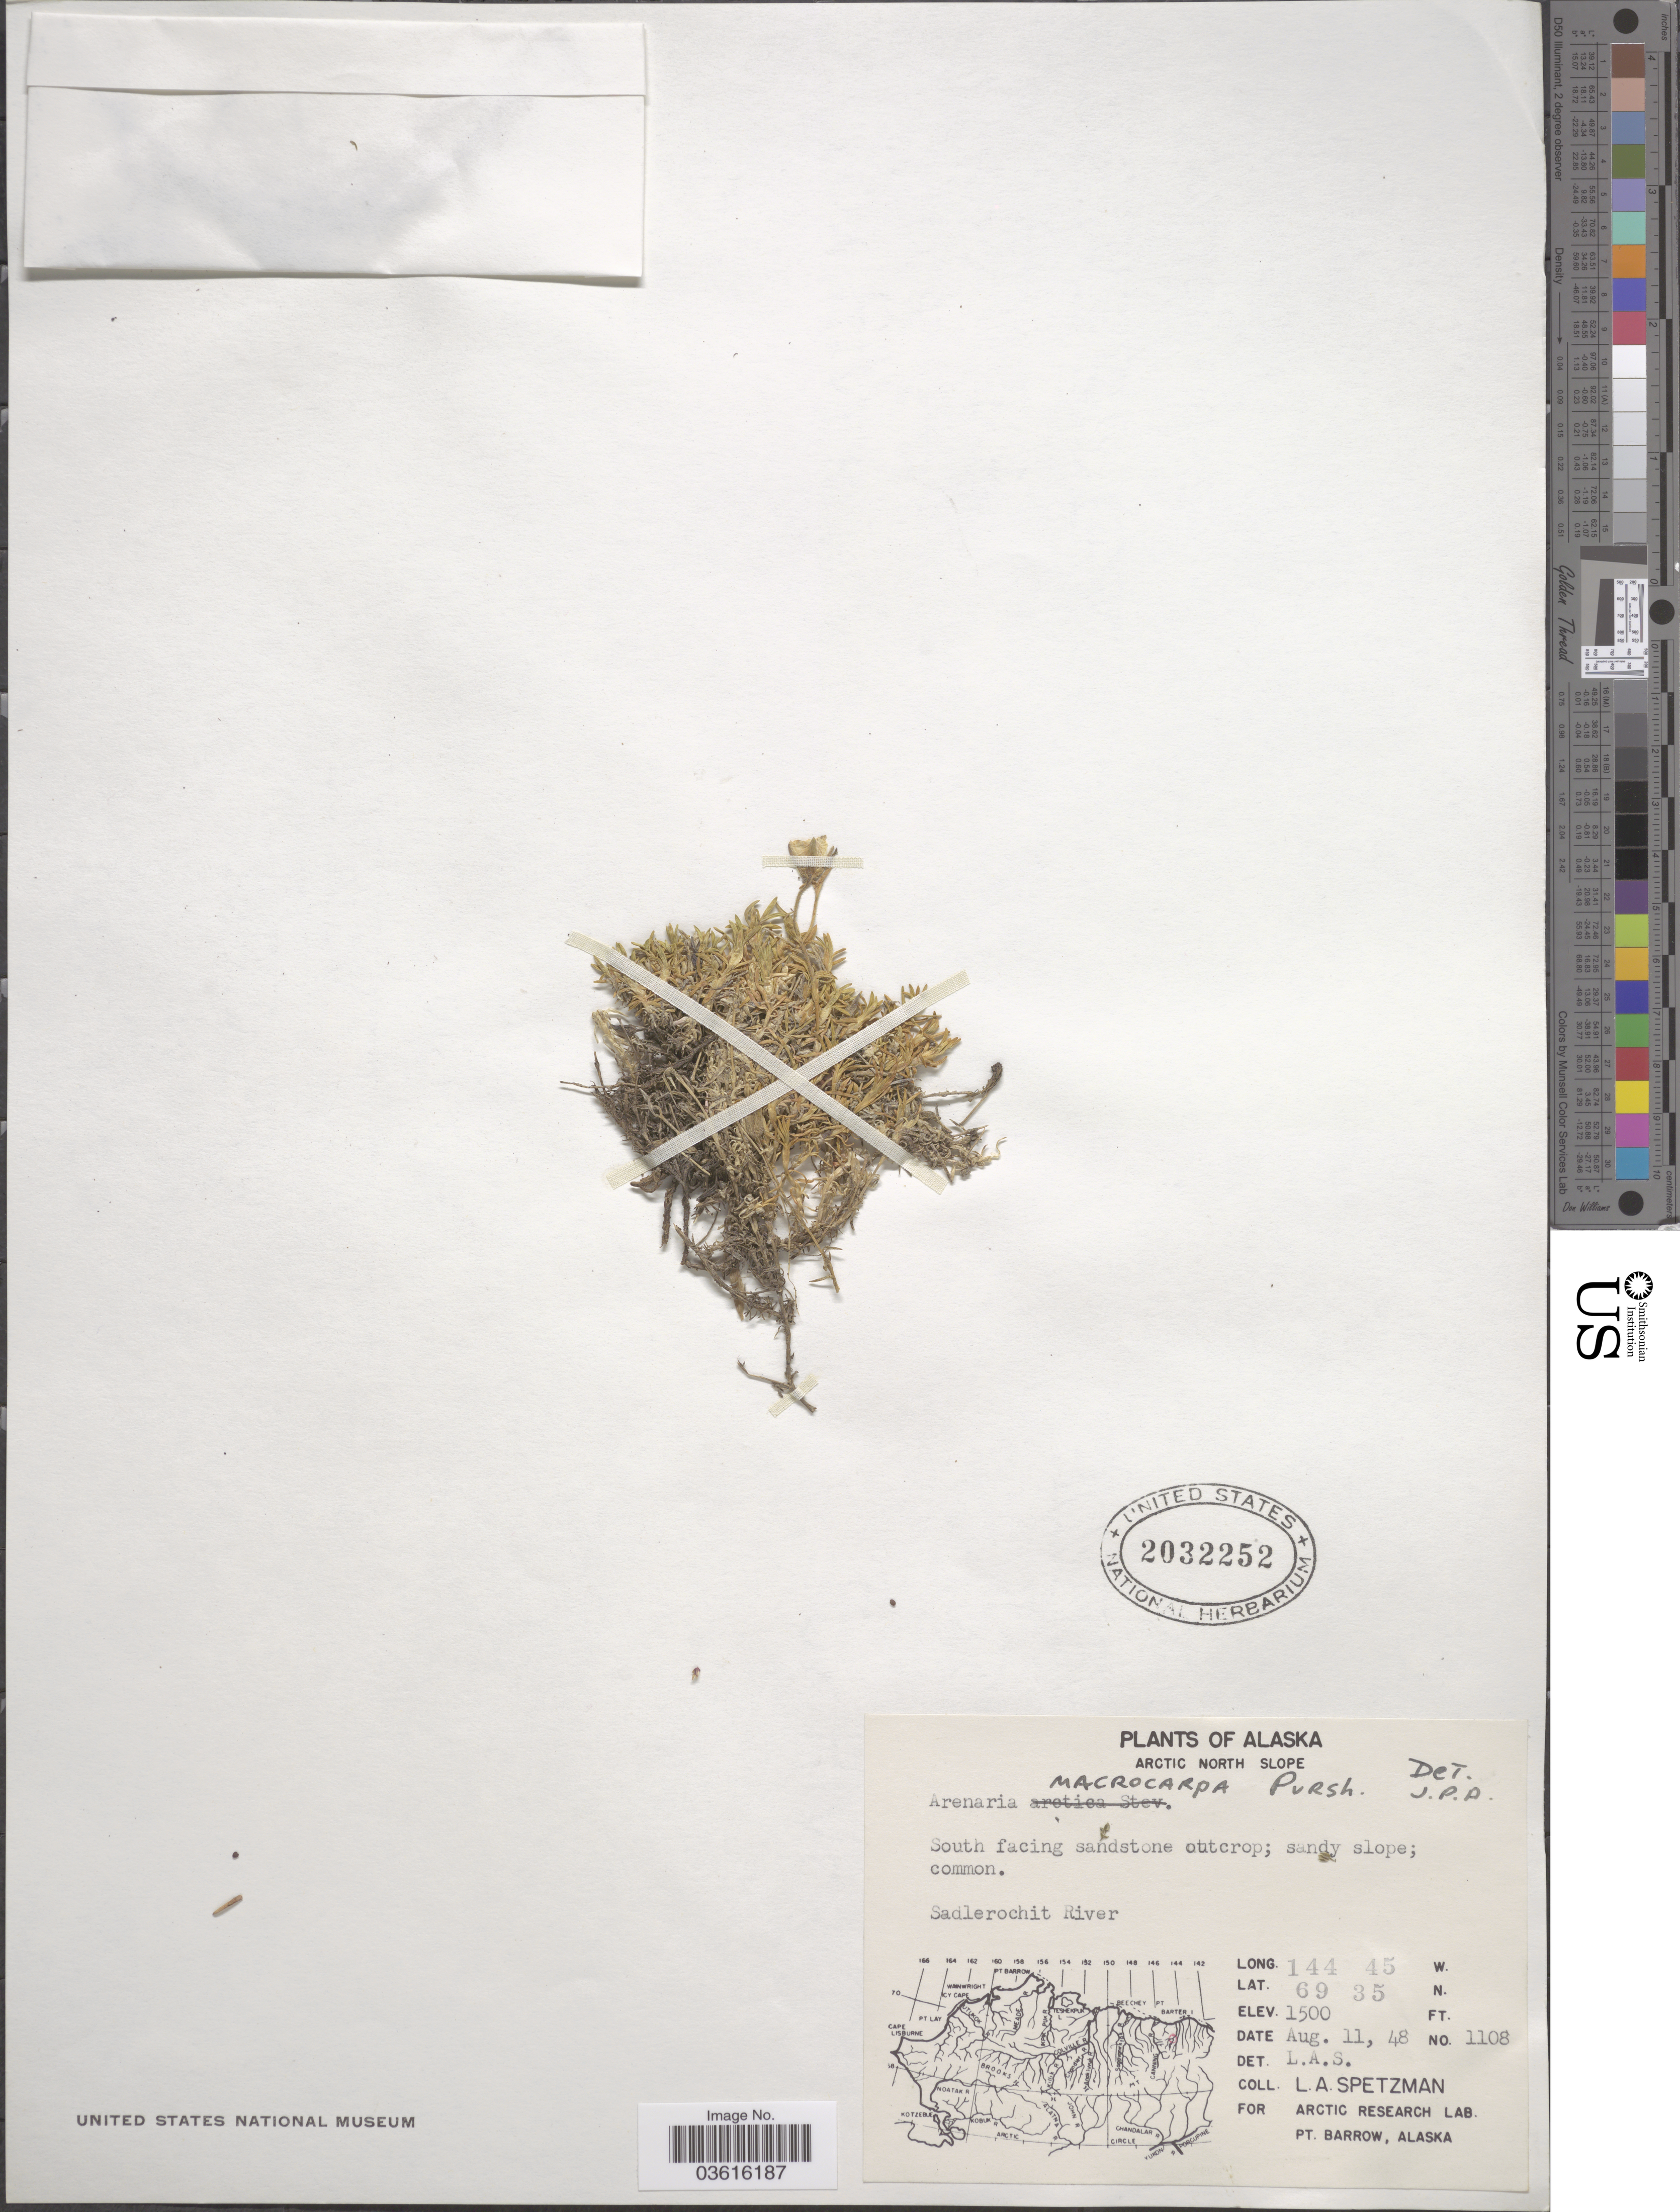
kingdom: Plantae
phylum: Tracheophyta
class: Magnoliopsida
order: Caryophyllales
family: Caryophyllaceae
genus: Pseudocherleria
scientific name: Pseudocherleria macrocarpa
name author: (Pursh) Dillenb. & Kadereit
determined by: U.S. National Herbarium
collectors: L. Spetzman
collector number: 1108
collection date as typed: Transcribed d/m/y: 11/8/48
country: United States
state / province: Alaska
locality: Arctic North Slope. Sadlerochit River.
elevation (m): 457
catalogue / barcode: US 2032252